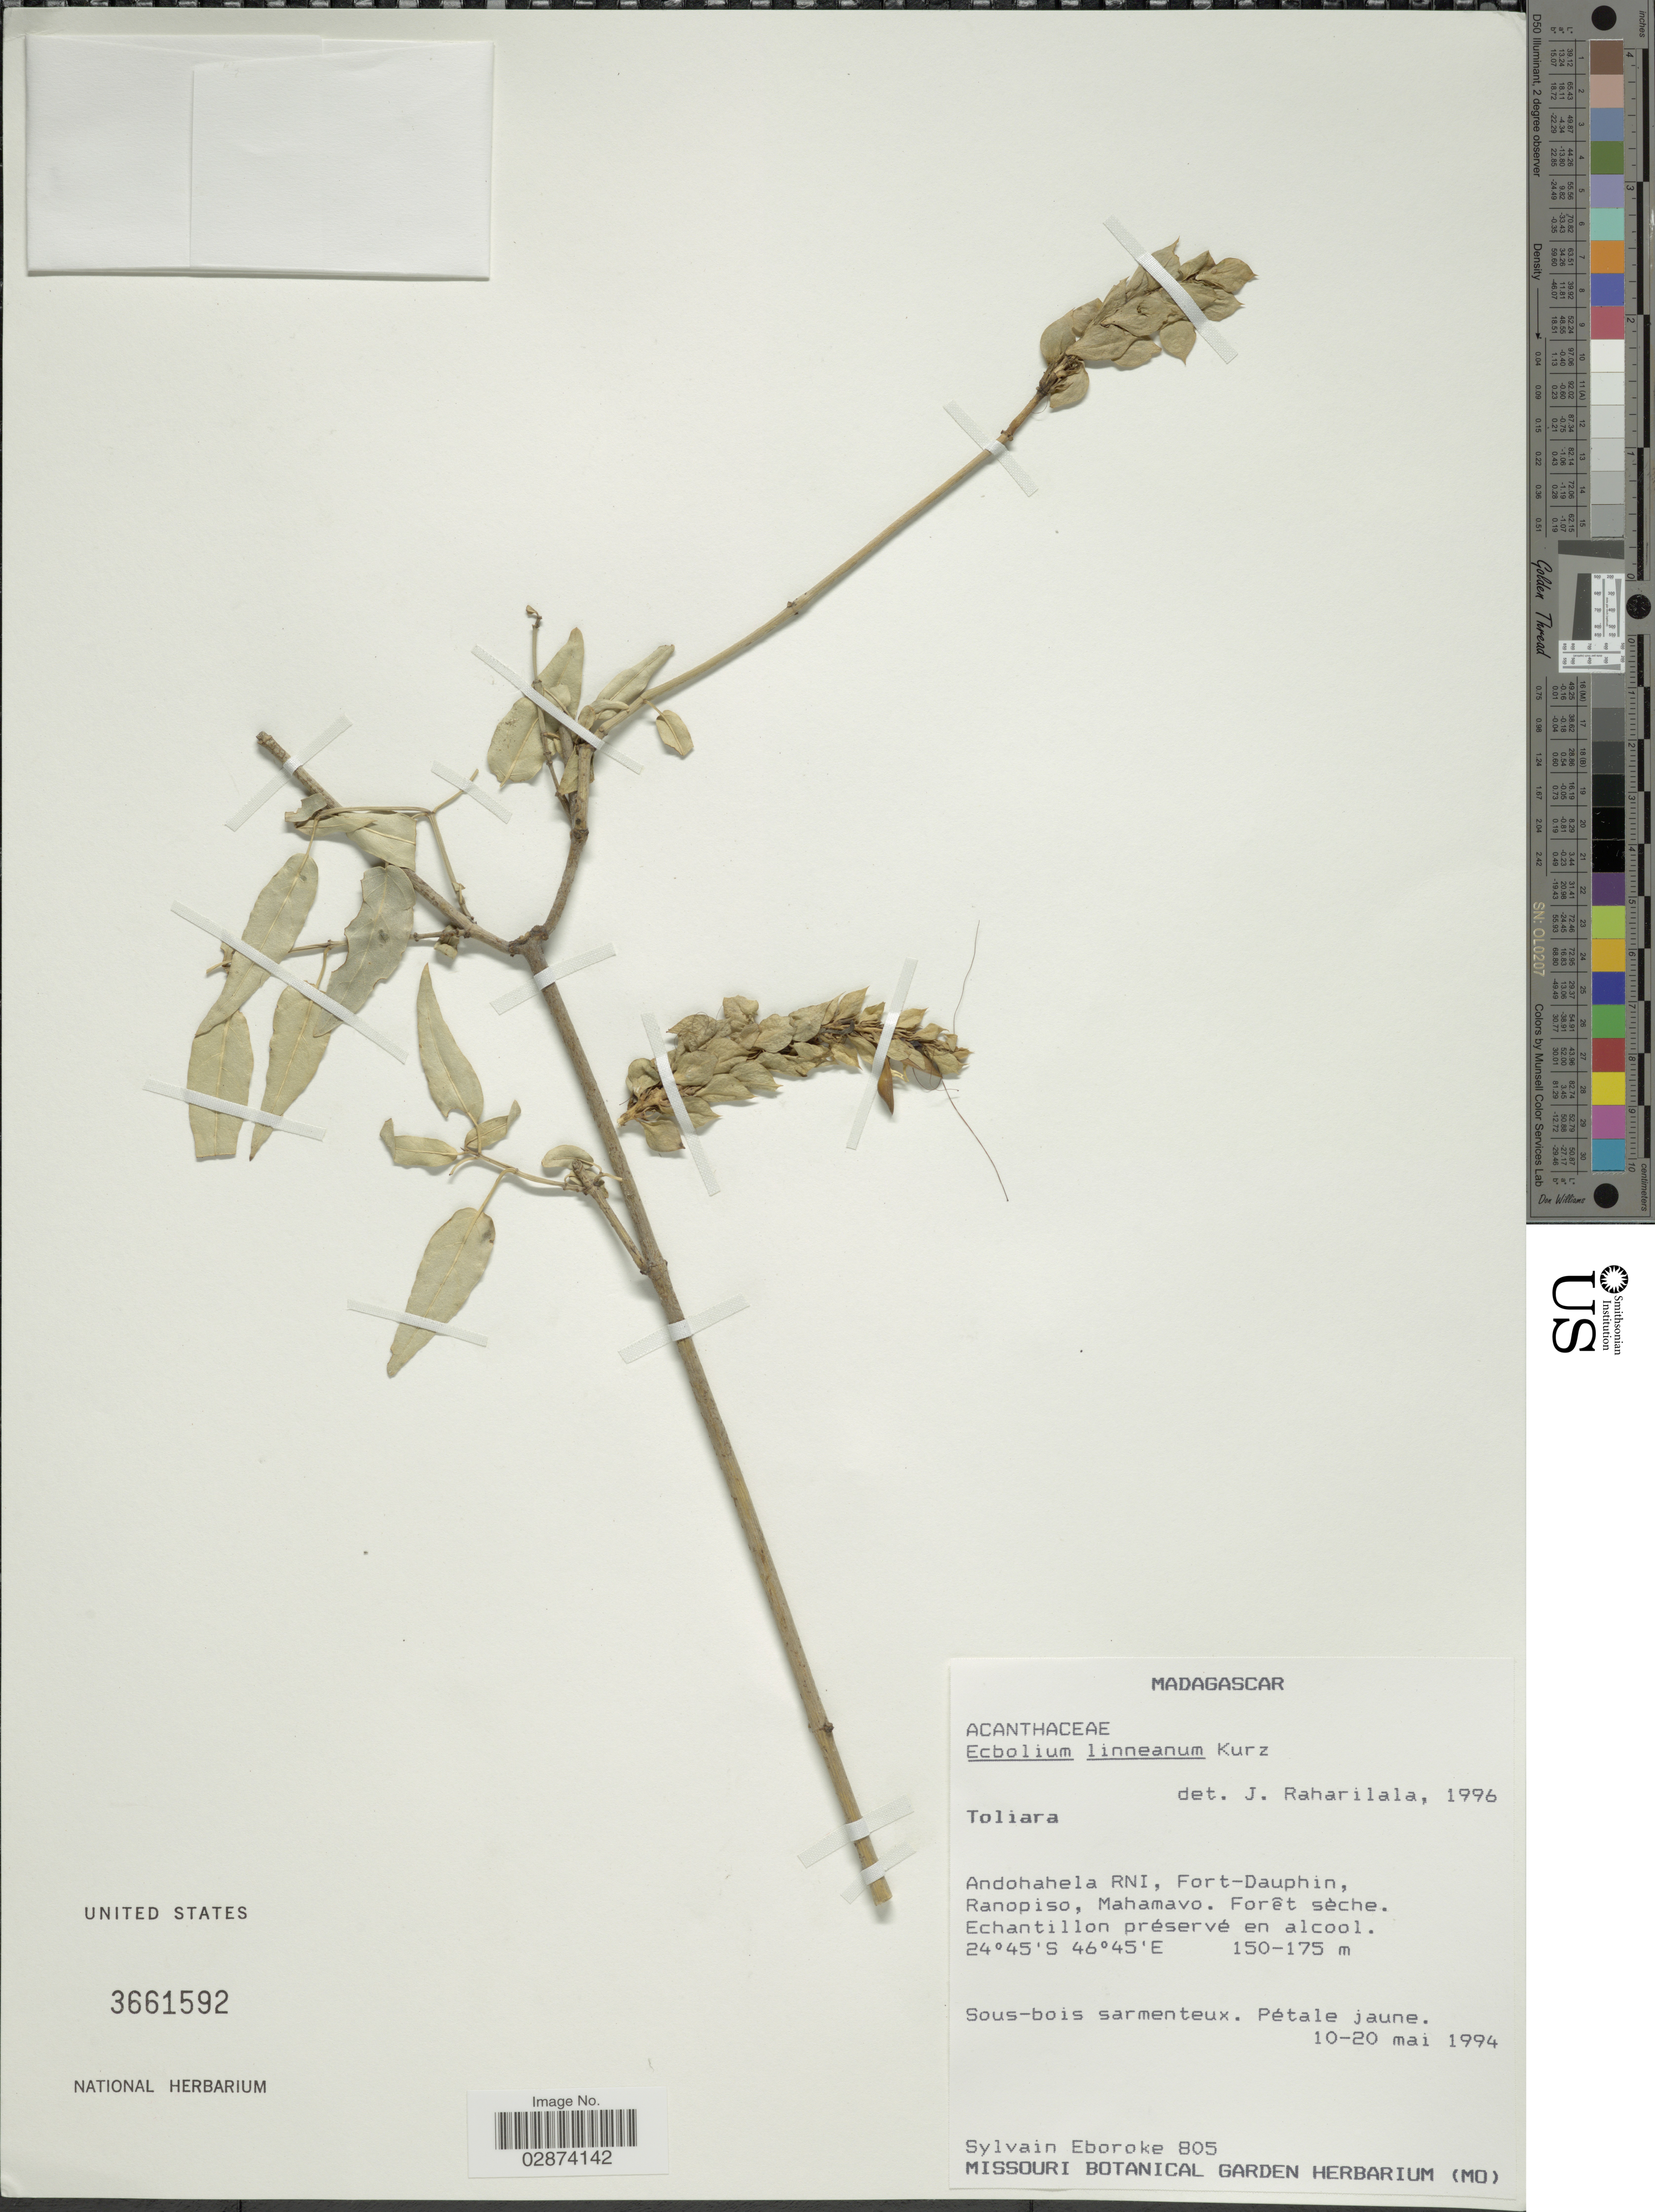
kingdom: Plantae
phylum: Tracheophyta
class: Magnoliopsida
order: Lamiales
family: Acanthaceae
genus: Ecbolium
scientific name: Ecbolium linneanum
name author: Kurz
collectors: S. Eboroke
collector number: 805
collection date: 1994-05-10/1994-05-20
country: Madagascar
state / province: Anosy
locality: Andohahela RNI, Fort-Dauphin, Ranopiso, Mahamavo.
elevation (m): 150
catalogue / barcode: US 3661592